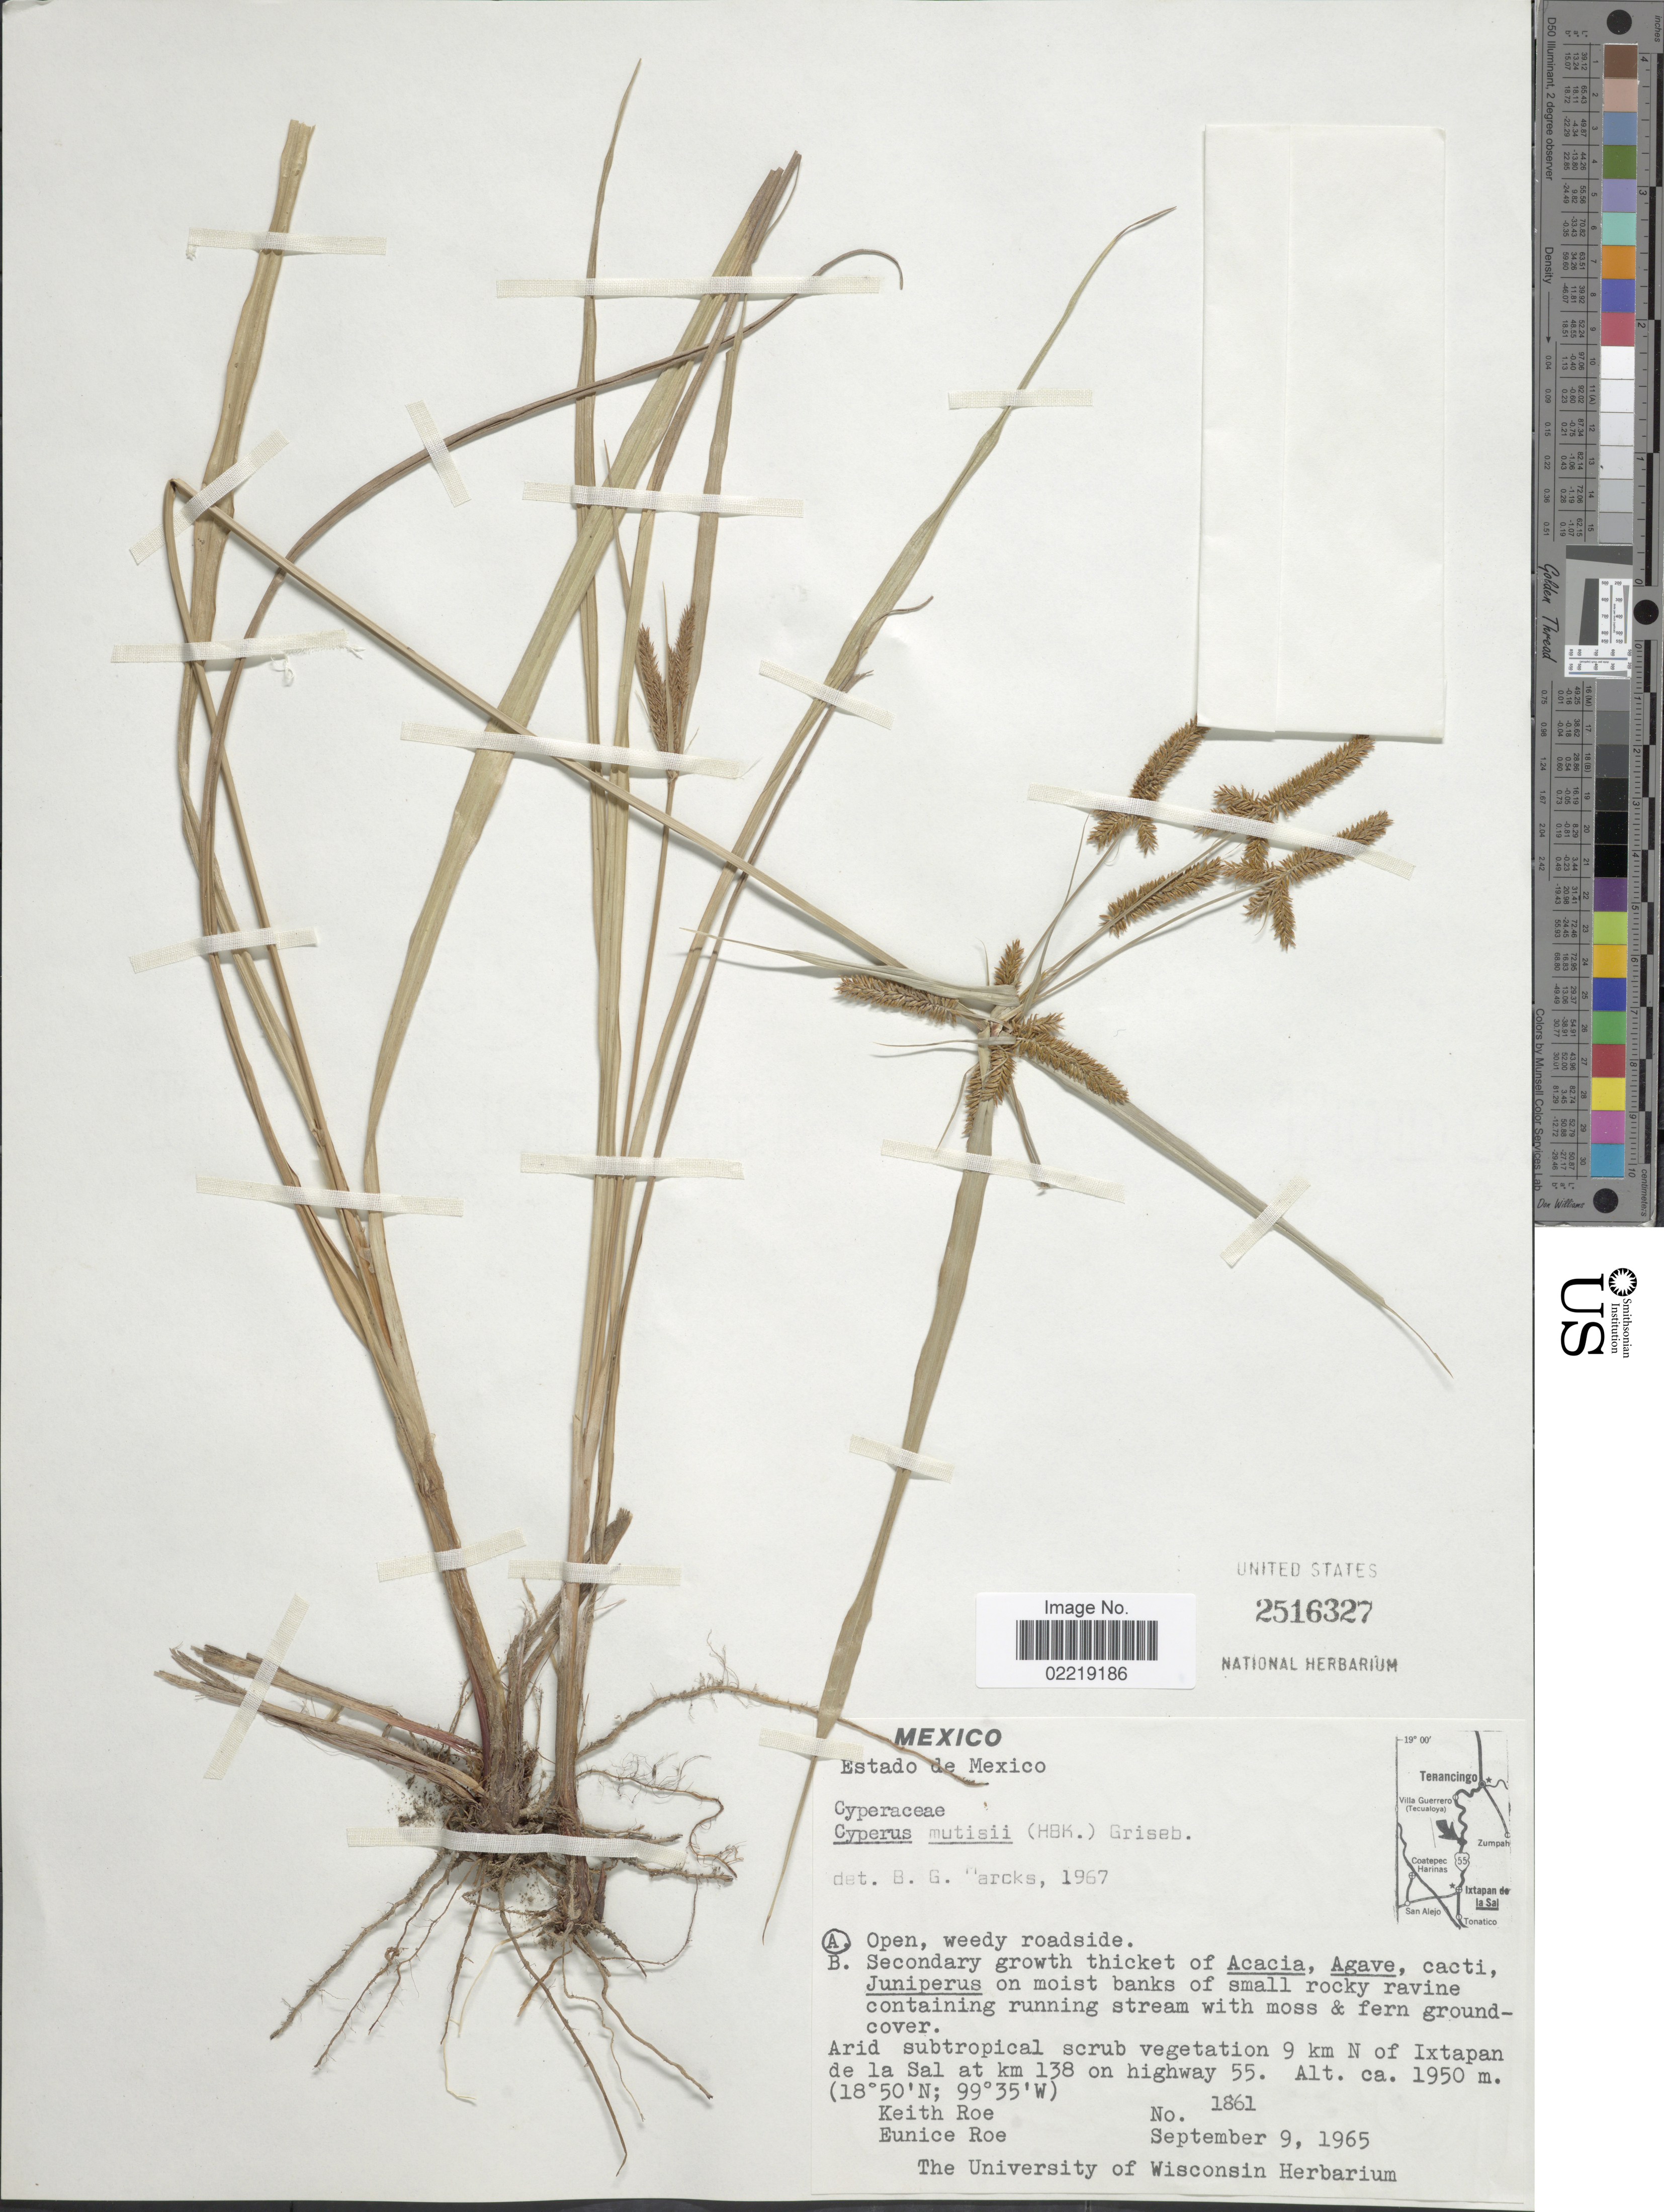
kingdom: Plantae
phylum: Tracheophyta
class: Liliopsida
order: Poales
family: Cyperaceae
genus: Cyperus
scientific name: Cyperus mutisii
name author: (Kunth) Andersson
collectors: K. E. Roe & E. Roe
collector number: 1861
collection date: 1965-09-09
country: Mexico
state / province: México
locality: Estado de Mexico., 9 km N of Ixtapan de la Sal at km 138 on highway 55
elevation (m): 1950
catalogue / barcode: US 2516327